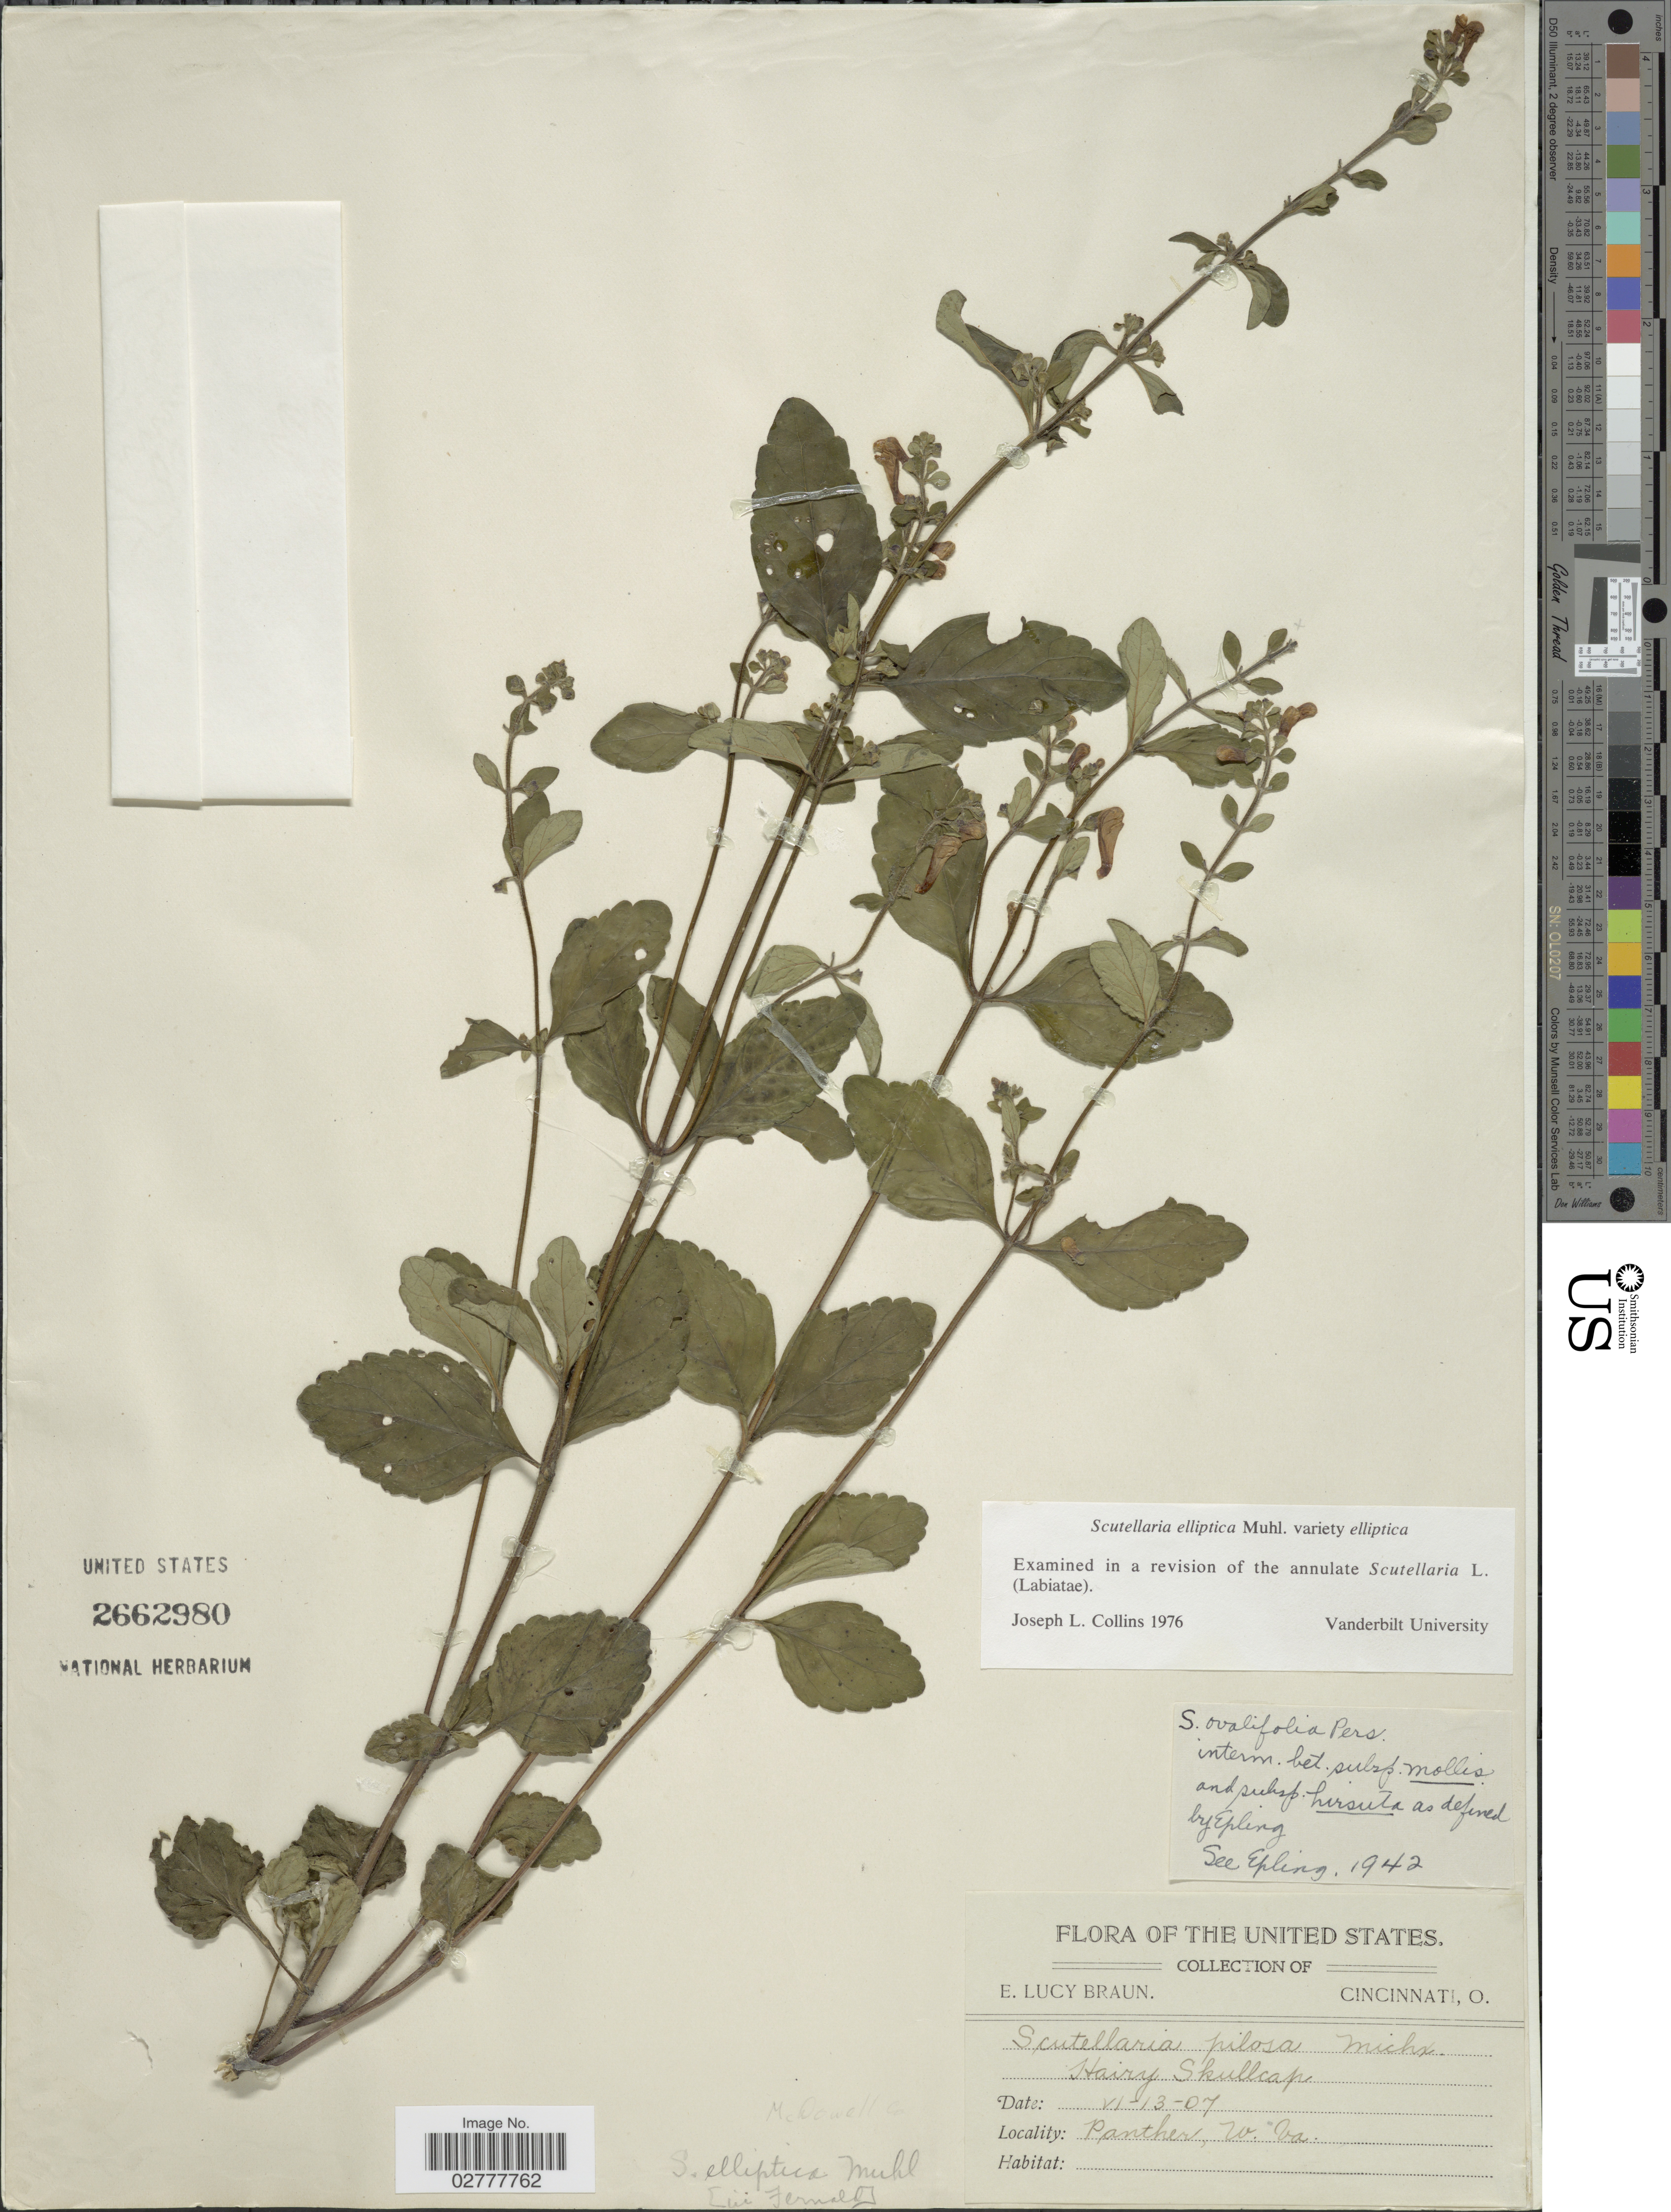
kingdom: Plantae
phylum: Tracheophyta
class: Magnoliopsida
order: Lamiales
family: Lamiaceae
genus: Scutellaria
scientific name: Scutellaria elliptica var. elliptica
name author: Muhl.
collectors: E. L. Braun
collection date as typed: Transcribed d/m/y: 13/6/7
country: United States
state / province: West Virginia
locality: Panther.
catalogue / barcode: US 2662980